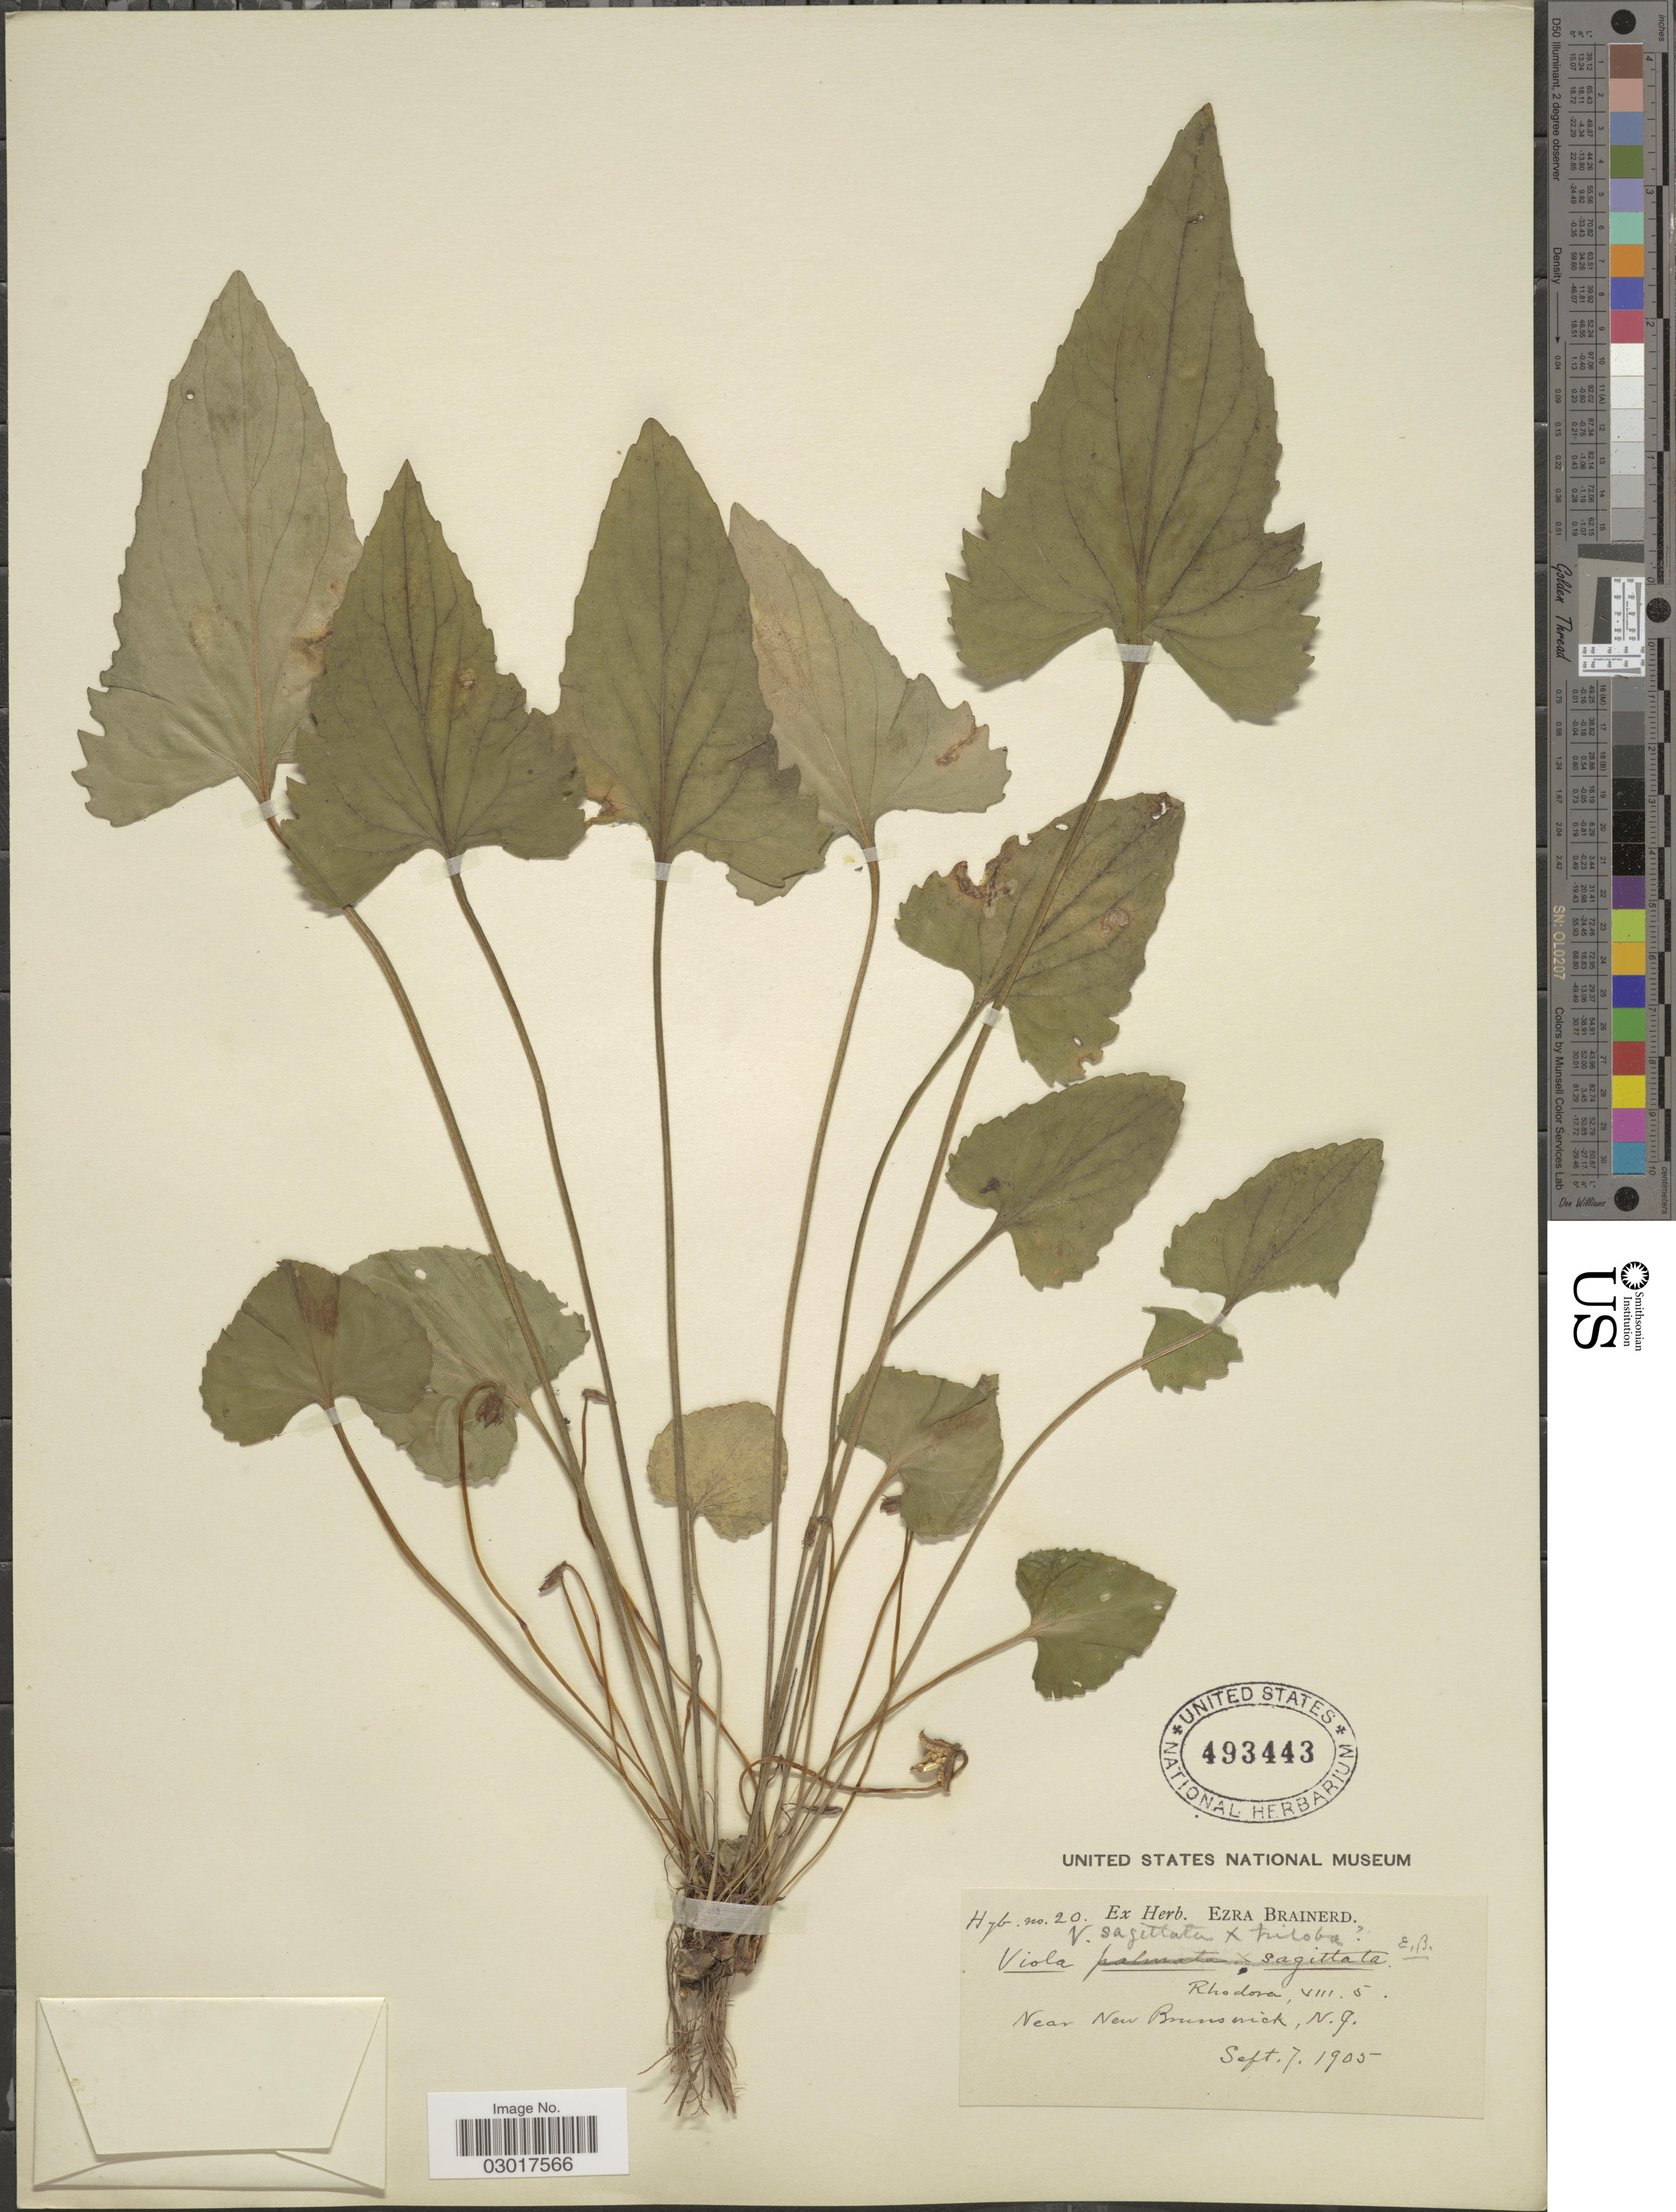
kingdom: Plantae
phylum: Tracheophyta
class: Magnoliopsida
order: Malpighiales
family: Violaceae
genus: Viola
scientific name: Viola triloba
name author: Schwein.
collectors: ex herb. Ezra Brainerd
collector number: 20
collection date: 1905-09-07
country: United States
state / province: New Jersey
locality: Near New Brunswick.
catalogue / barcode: US 493443